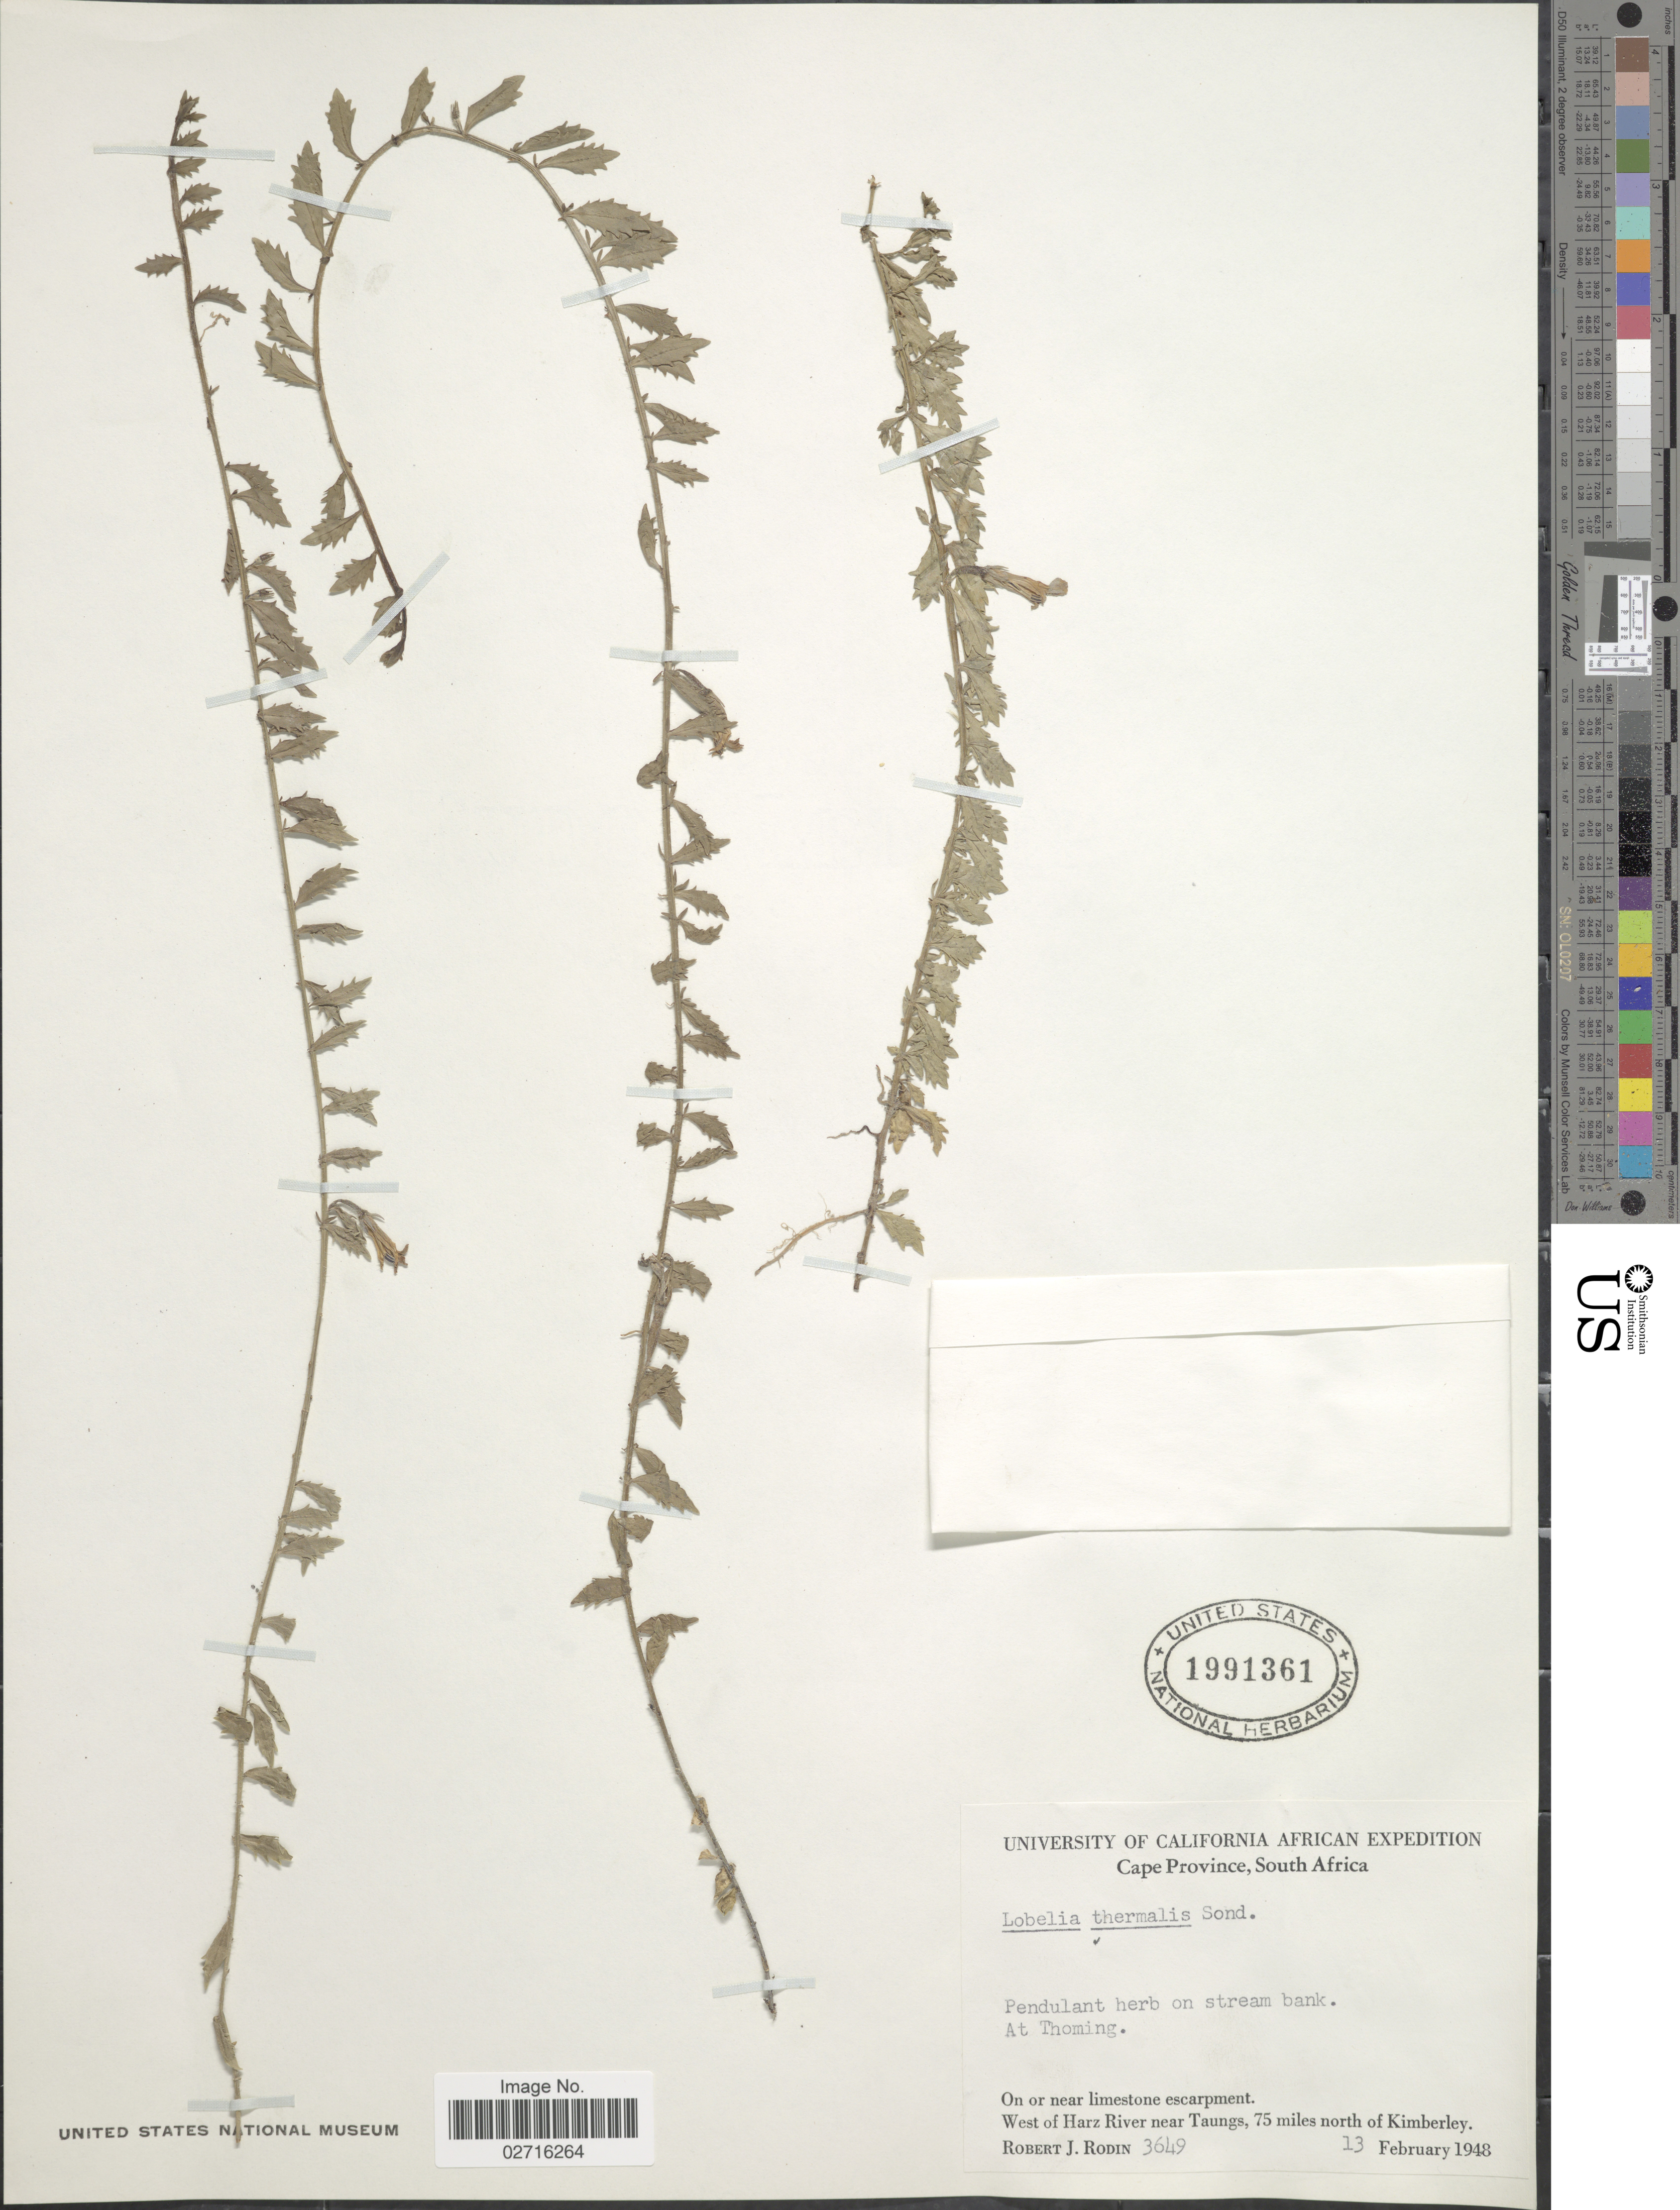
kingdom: Plantae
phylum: Tracheophyta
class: Magnoliopsida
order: Asterales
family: Campanulaceae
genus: Lobelia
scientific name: Lobelia thermalis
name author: Thunb.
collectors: R. J. Rodin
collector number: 3649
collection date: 1948-02-13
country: South Africa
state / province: Northern Cape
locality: At Thoming, On or near limestone escarpment. West of Harz River near Taungs, 75 miles north of Kimberley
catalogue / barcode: US 1991361